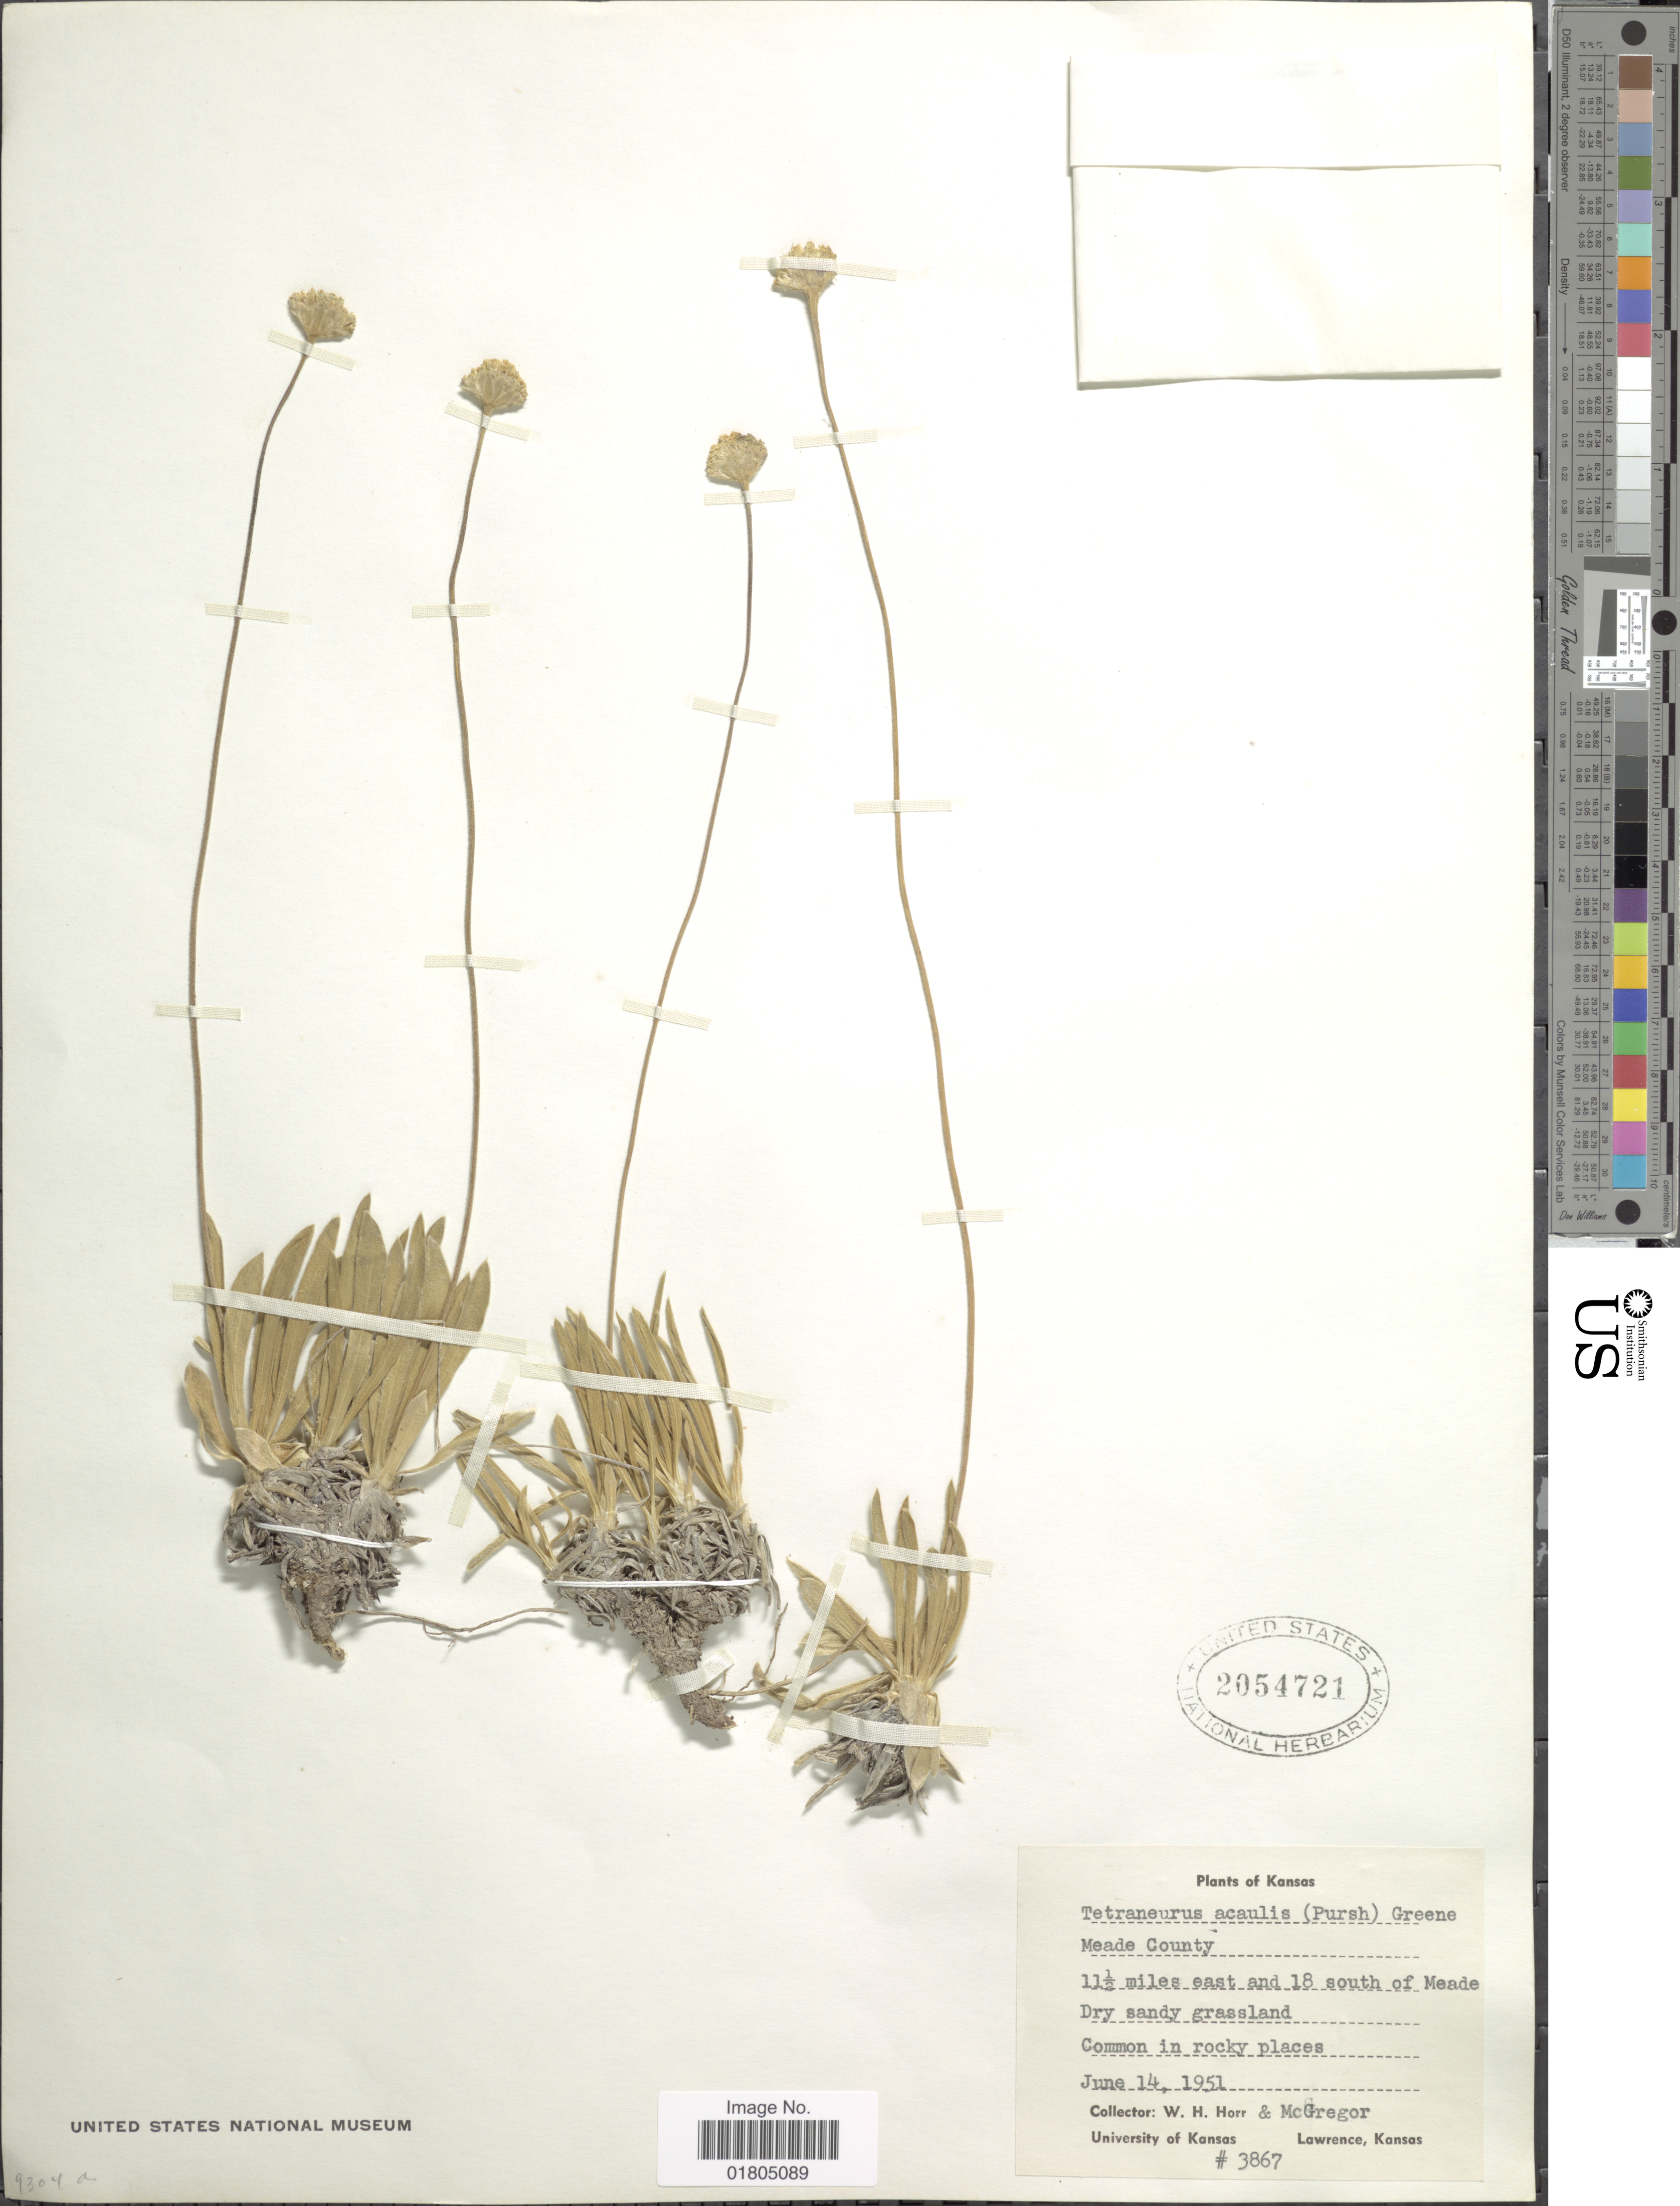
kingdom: Plantae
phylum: Tracheophyta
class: Magnoliopsida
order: Asterales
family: Asteraceae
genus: Actinea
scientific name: Actinea acaulis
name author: (Pursh) Spreng.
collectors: W. H. Horr & -. McGregor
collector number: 3867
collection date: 1951-06-14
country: United States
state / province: Kansas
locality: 11½ miles east and 18 south of Meade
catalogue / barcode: US 2054721